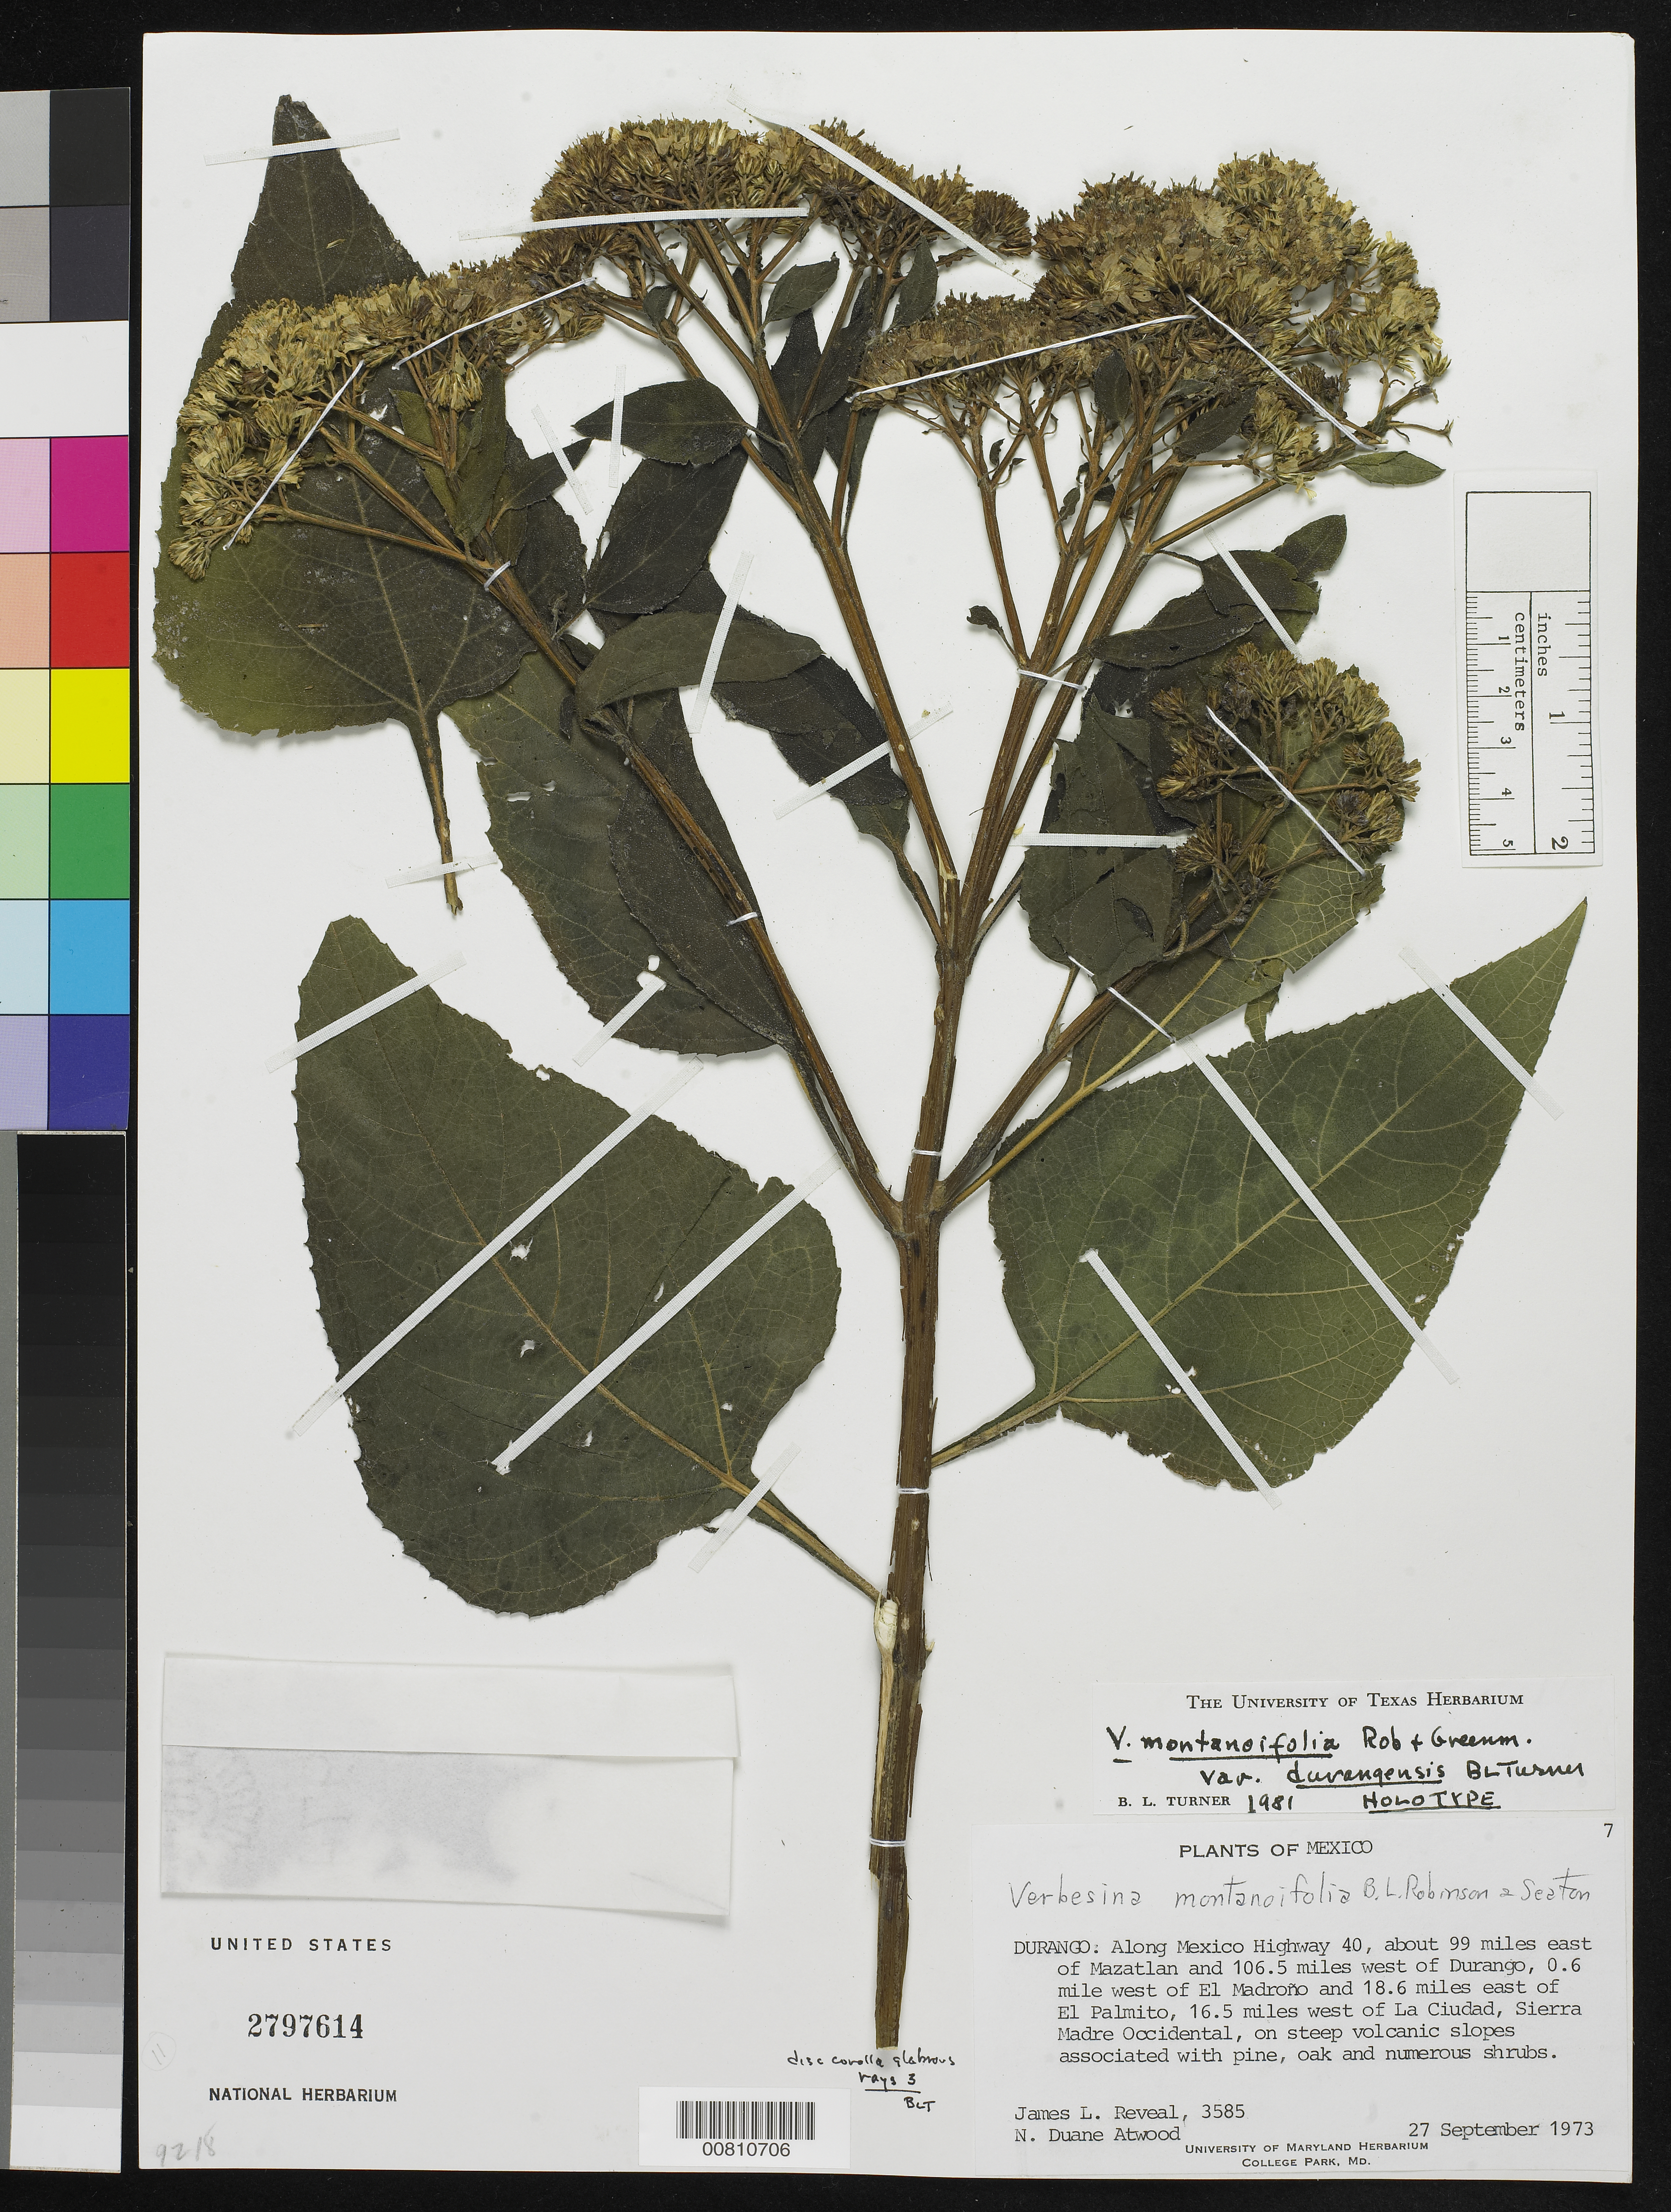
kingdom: Plantae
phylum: Tracheophyta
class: Magnoliopsida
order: Asterales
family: Asteraceae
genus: Verbesina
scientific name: Verbesina montanoifolia var. durangensis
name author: B.L. Turner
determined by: Turner, B. L.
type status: Holotype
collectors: J. L. Reveal & N. Atwood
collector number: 3585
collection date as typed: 27 Sep 1973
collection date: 1973-09-27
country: Mexico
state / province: Durango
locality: Durango. Along Mexico Highway 40, about 99 miles east of Mazatlan and 106.5 miles west of Durango, 0.6 mile west of El Madroño and 18.6 miles east of El Palmito, 16.5 miles west of La Ciudad, Sierra Madre Occidental.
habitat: On steep volcanic slopes associated with pine, oak and numerous shrubs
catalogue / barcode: US 2797614